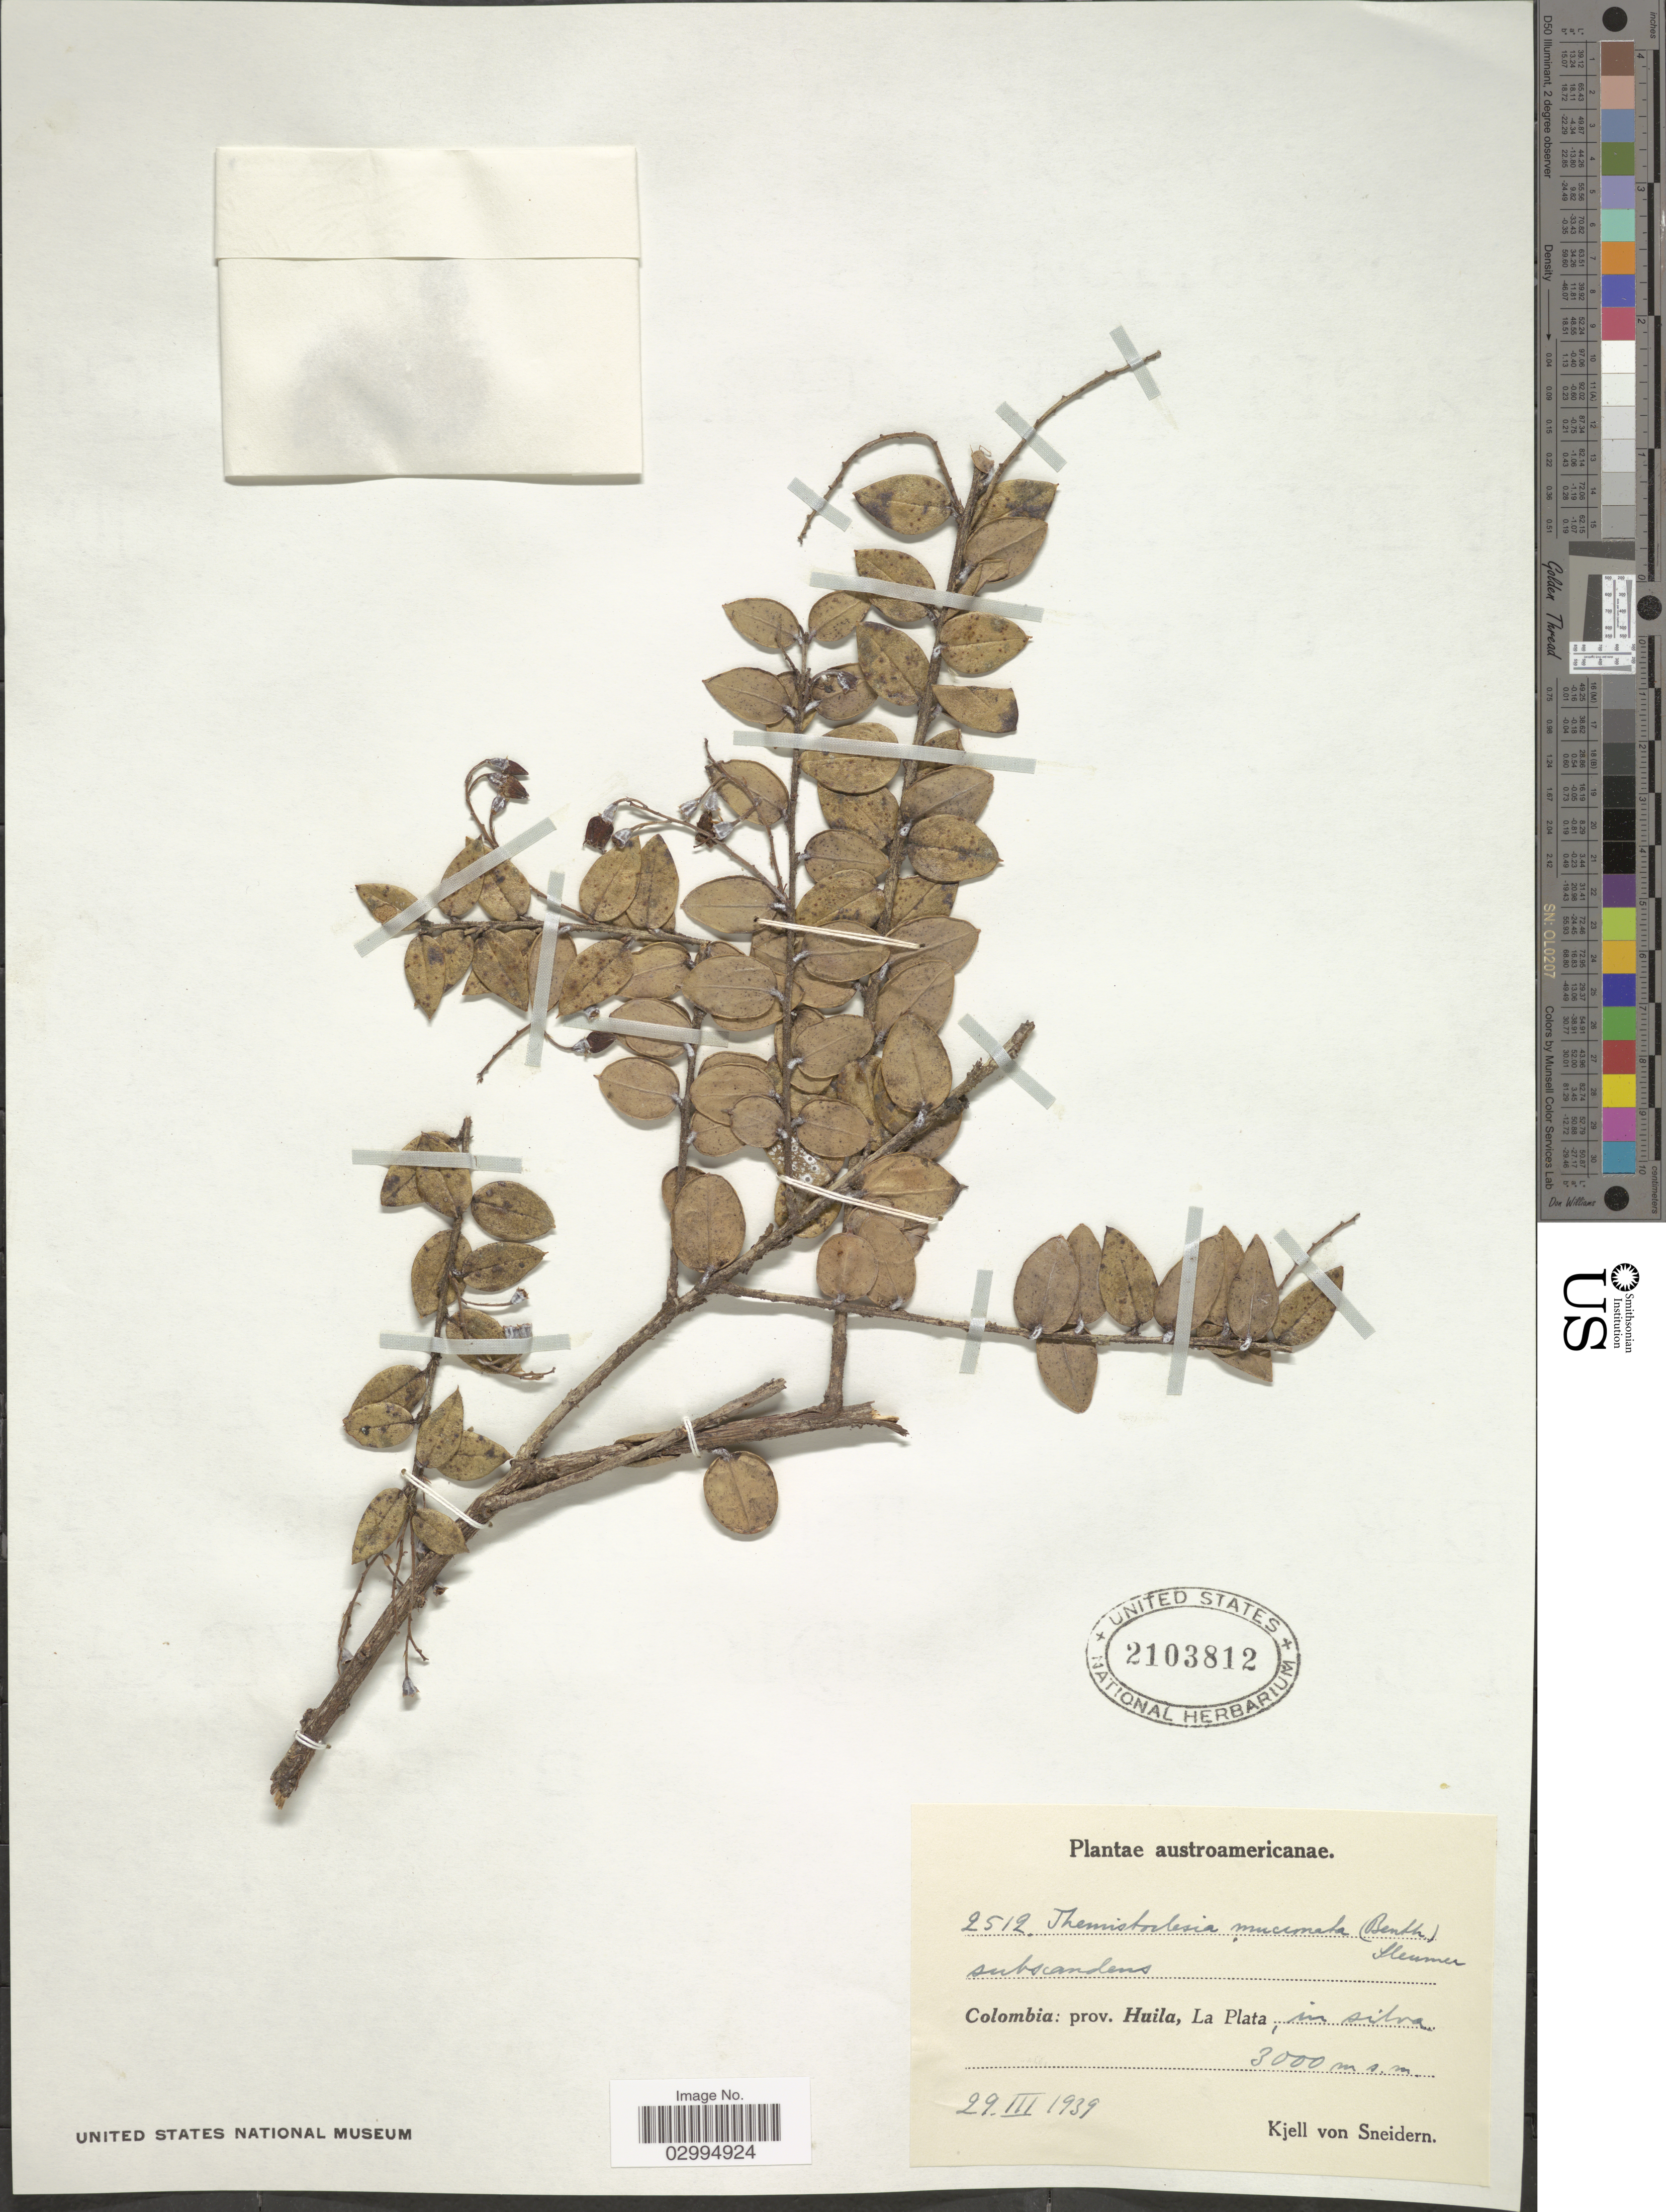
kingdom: Plantae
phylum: Tracheophyta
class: Magnoliopsida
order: Ericales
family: Ericaceae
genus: Themistoclesia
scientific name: Themistoclesia mucronata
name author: Sleumer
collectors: K. von Sneidern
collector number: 2512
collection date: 1939-03-29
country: Colombia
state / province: Huila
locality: La Plata, in silva.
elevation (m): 3000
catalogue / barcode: US 2103812